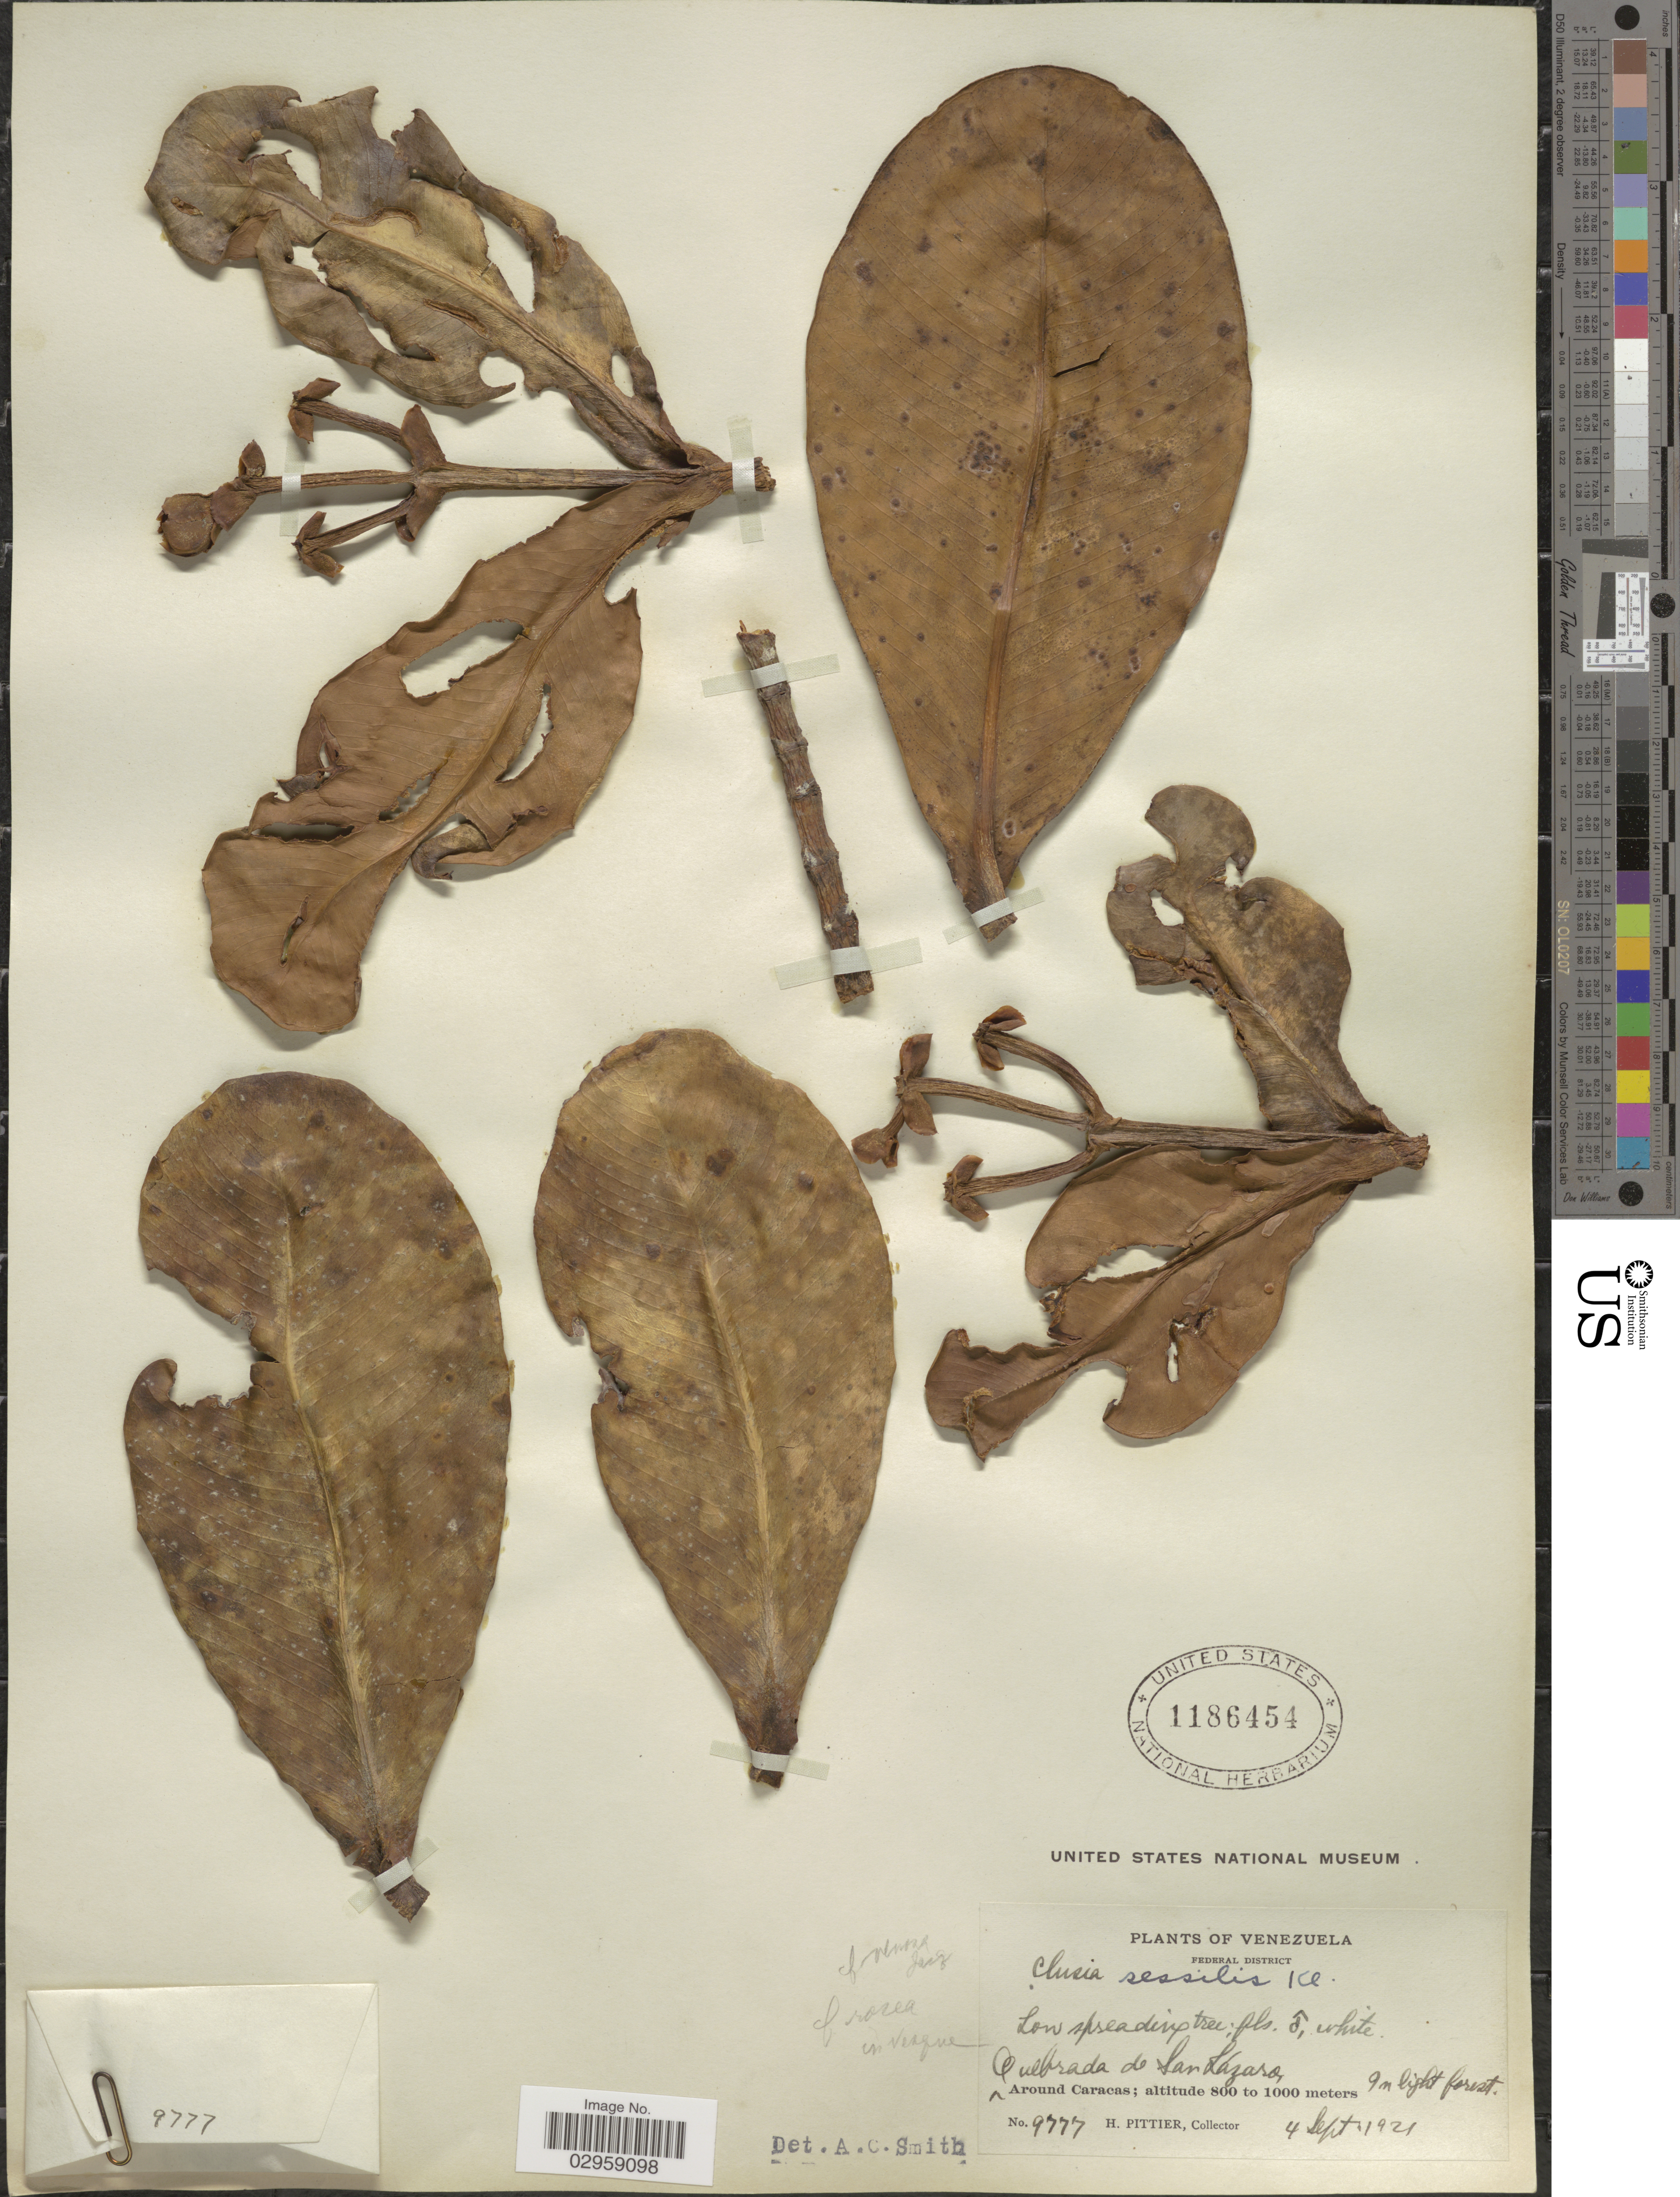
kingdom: Plantae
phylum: Tracheophyta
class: Magnoliopsida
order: Malpighiales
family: Clusiaceae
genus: Clusia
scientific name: Clusia alata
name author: Triana & Planch.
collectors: H. F. Pittier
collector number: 9777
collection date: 1921-09-04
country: Venezuela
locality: Federal District. Quebrada de San Lázaro. Around Caracas.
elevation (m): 800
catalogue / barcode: US 1186454